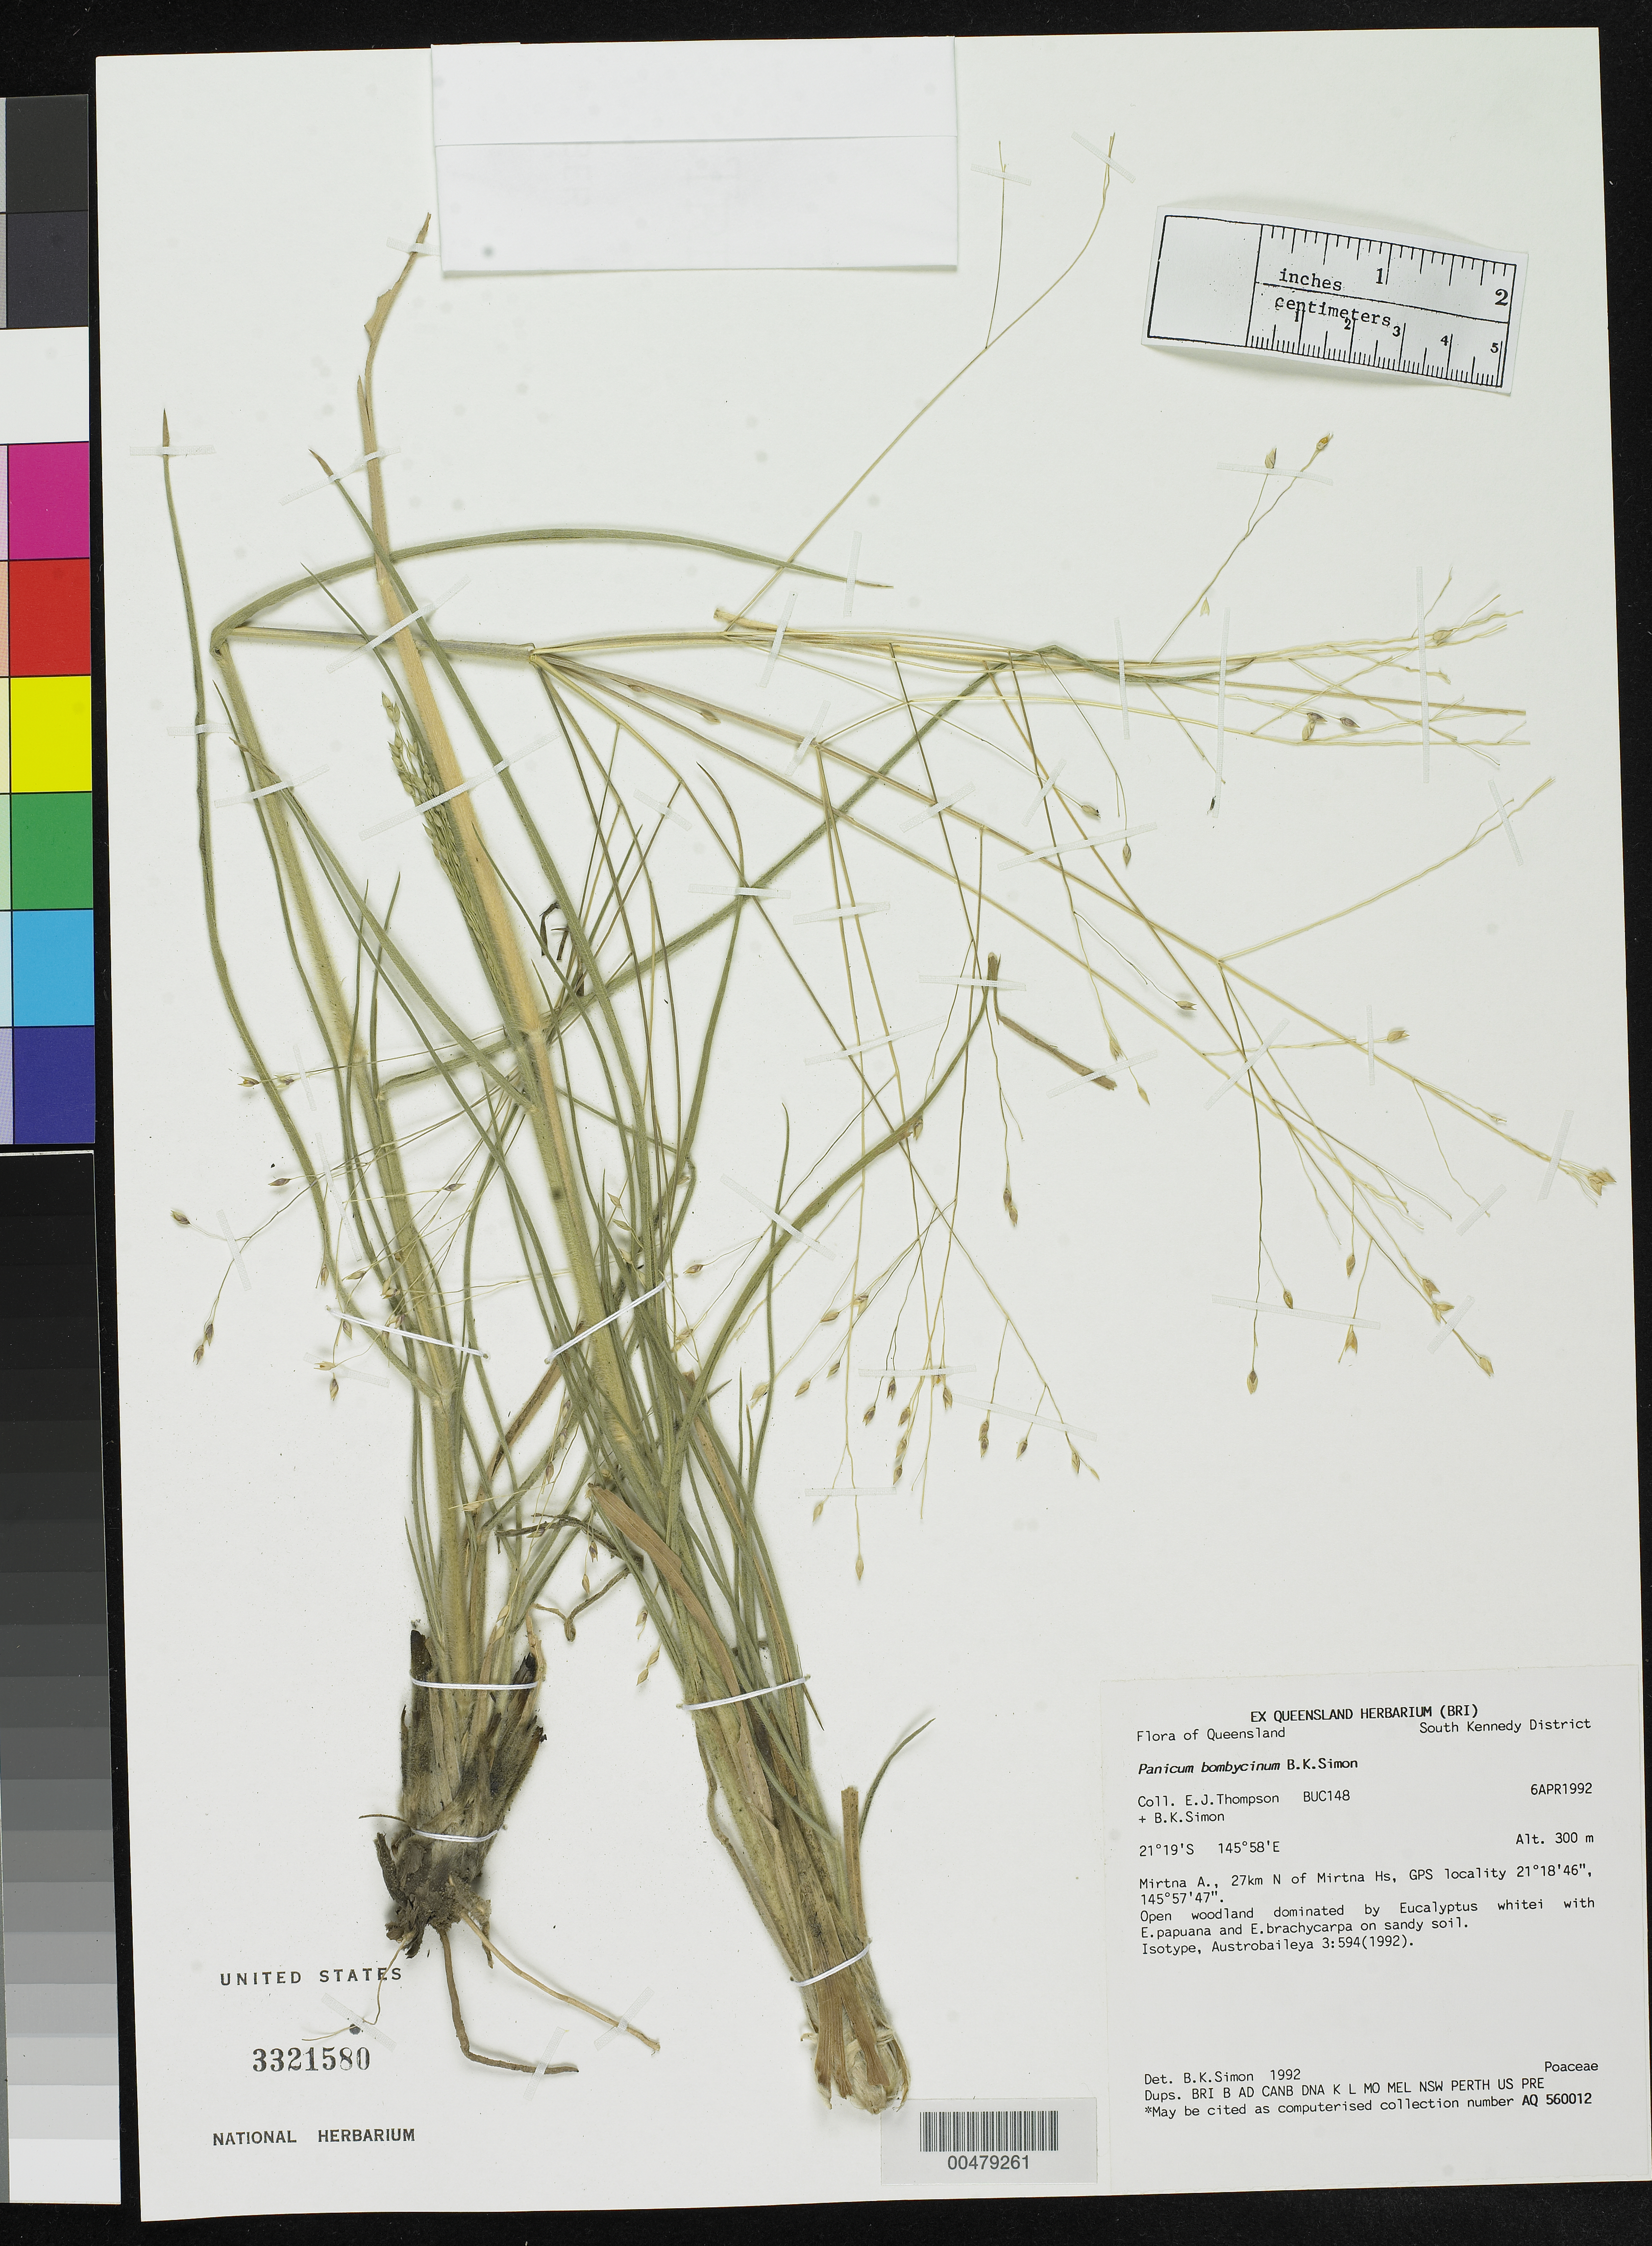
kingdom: Plantae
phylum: Tracheophyta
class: Liliopsida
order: Poales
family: Poaceae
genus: Panicum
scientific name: Panicum bombycinum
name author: B.K. Simon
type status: Isotype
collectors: E. J. Thompson & B. K. Simon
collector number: Buc. 148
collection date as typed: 06 Apr 1992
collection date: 1992-04-06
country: Australia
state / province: Queensland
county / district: South Kennedy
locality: Mirtna A., 27 km N of Mirtna Hs. (lat/long recorded as: lat=21:18:46:- long=145:57:47:-)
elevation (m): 300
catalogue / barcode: US 3321580